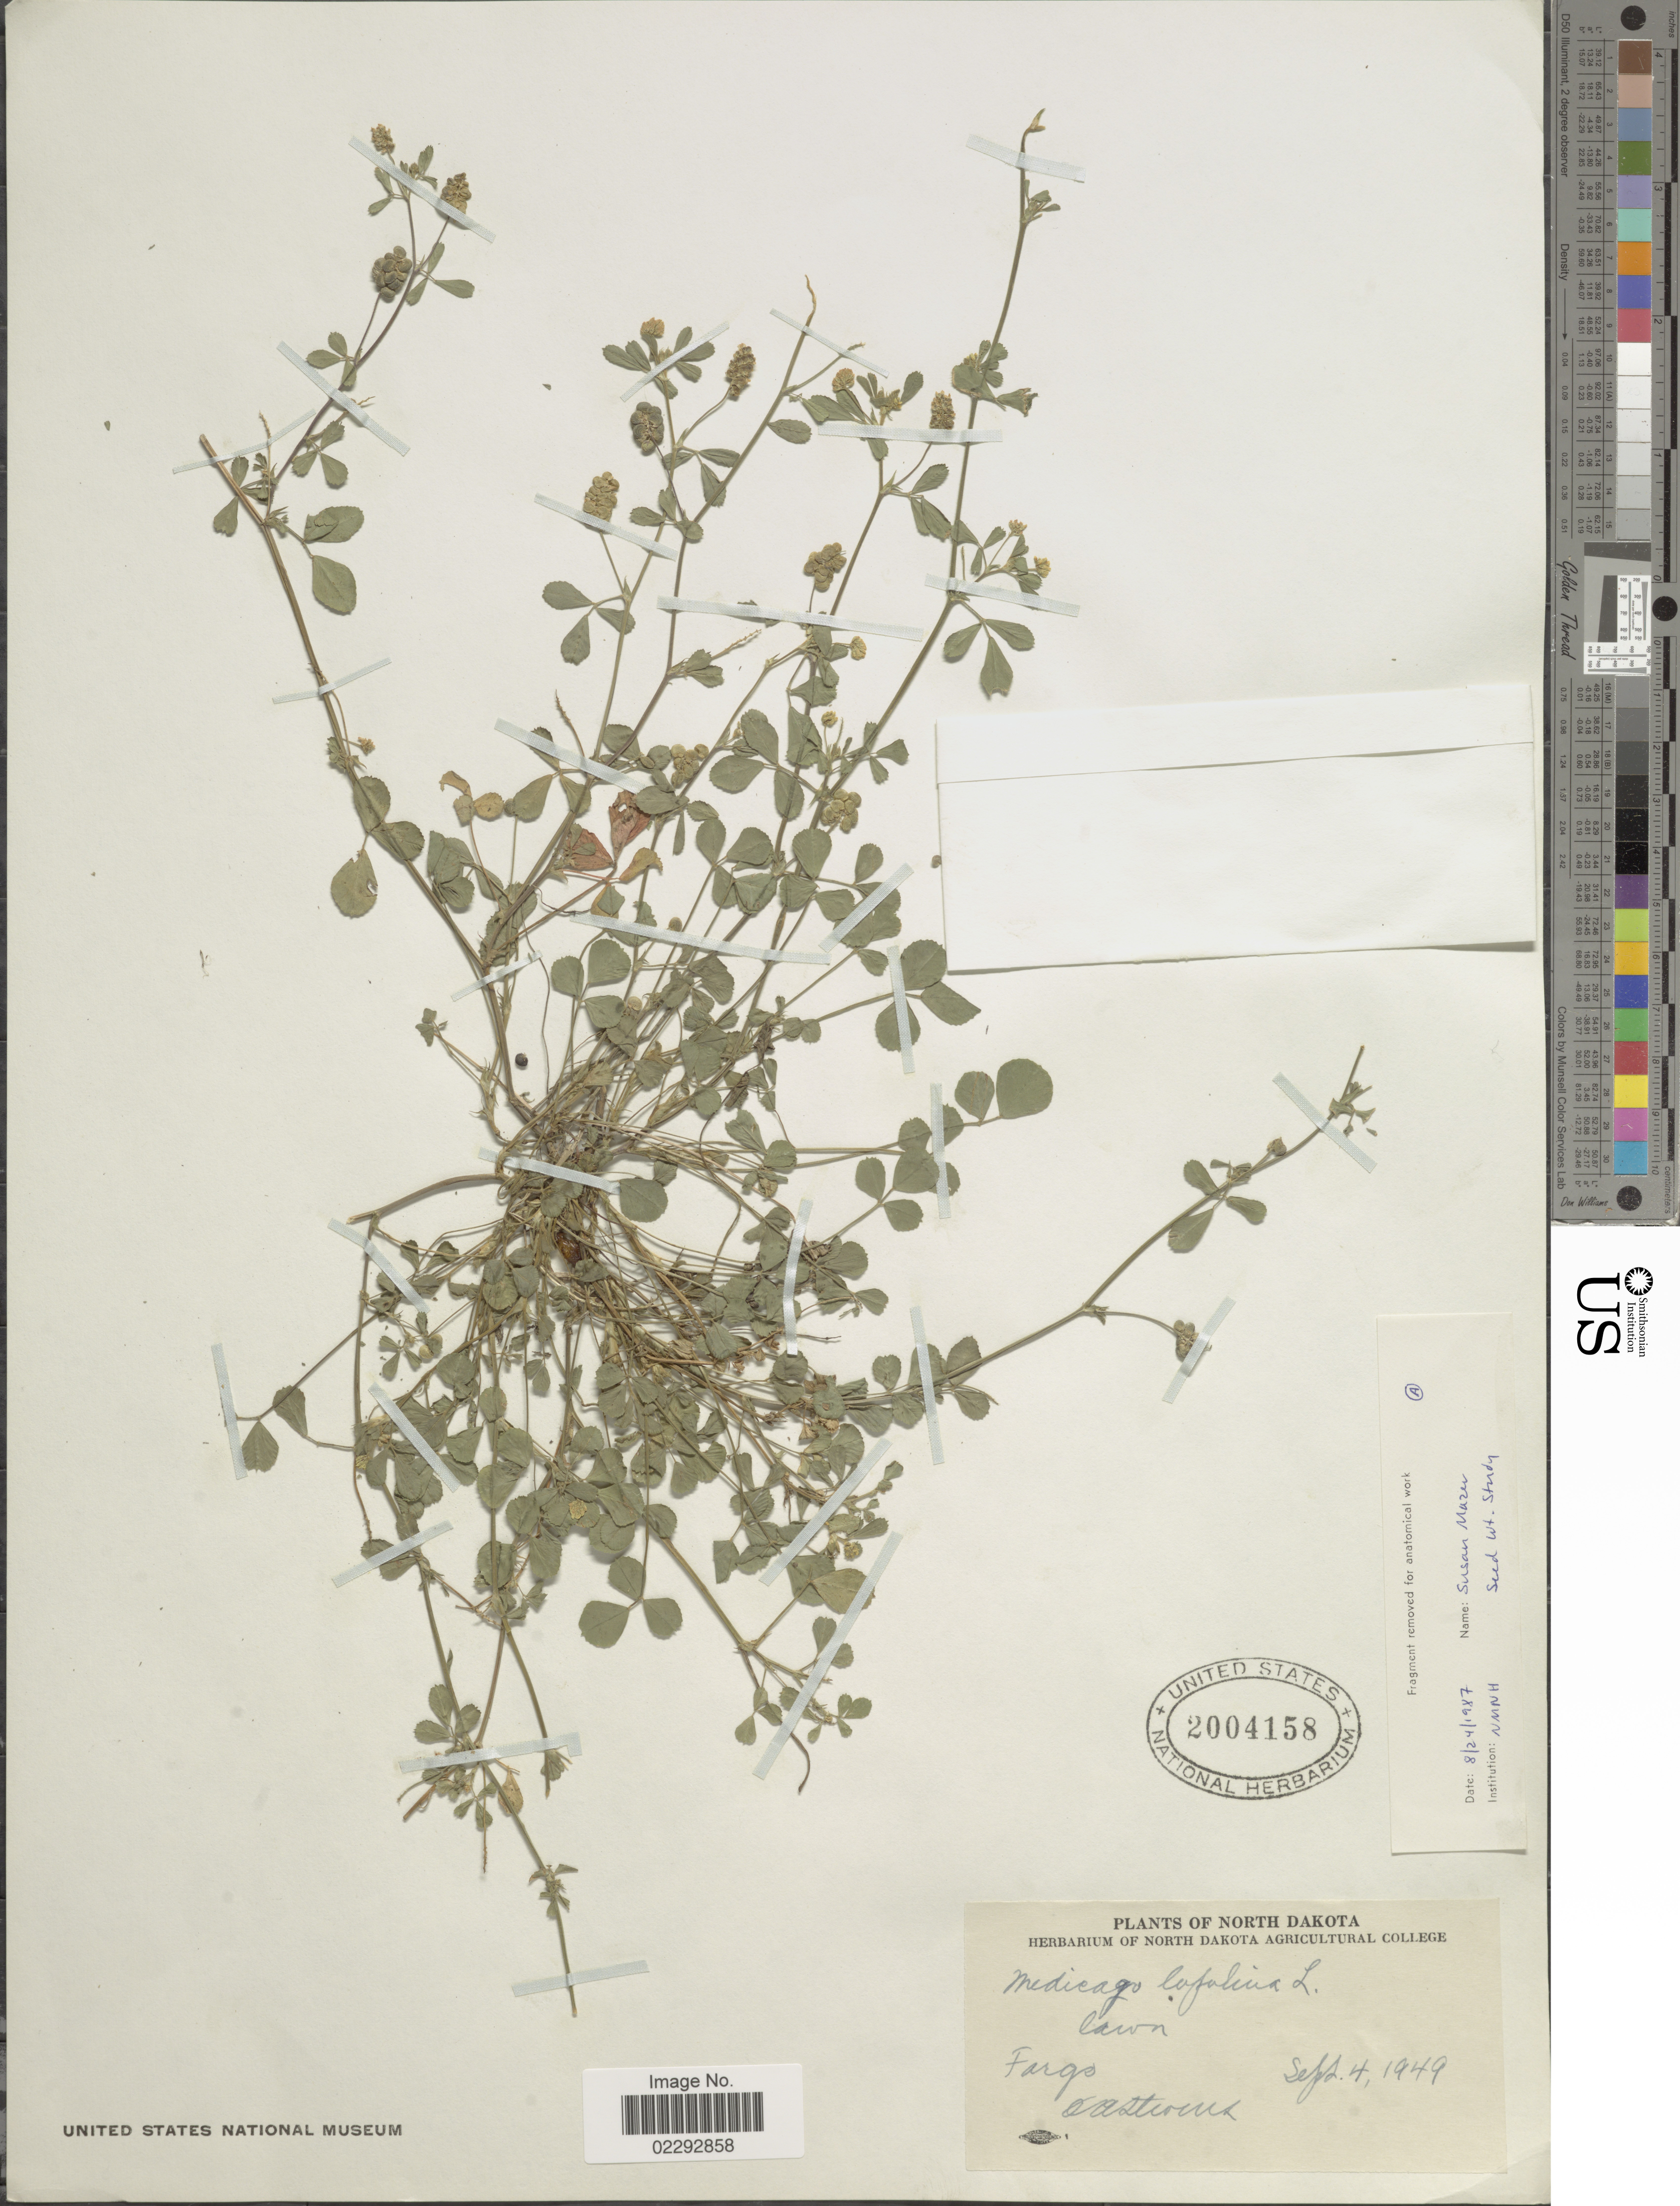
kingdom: Plantae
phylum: Tracheophyta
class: Magnoliopsida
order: Fabales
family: Fabaceae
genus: Medicago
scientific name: Medicago lupulina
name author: L.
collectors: O. A. Stevens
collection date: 1949-09-04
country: United States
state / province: North Dakota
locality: North Dakota, Fargo.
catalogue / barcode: US 2004158